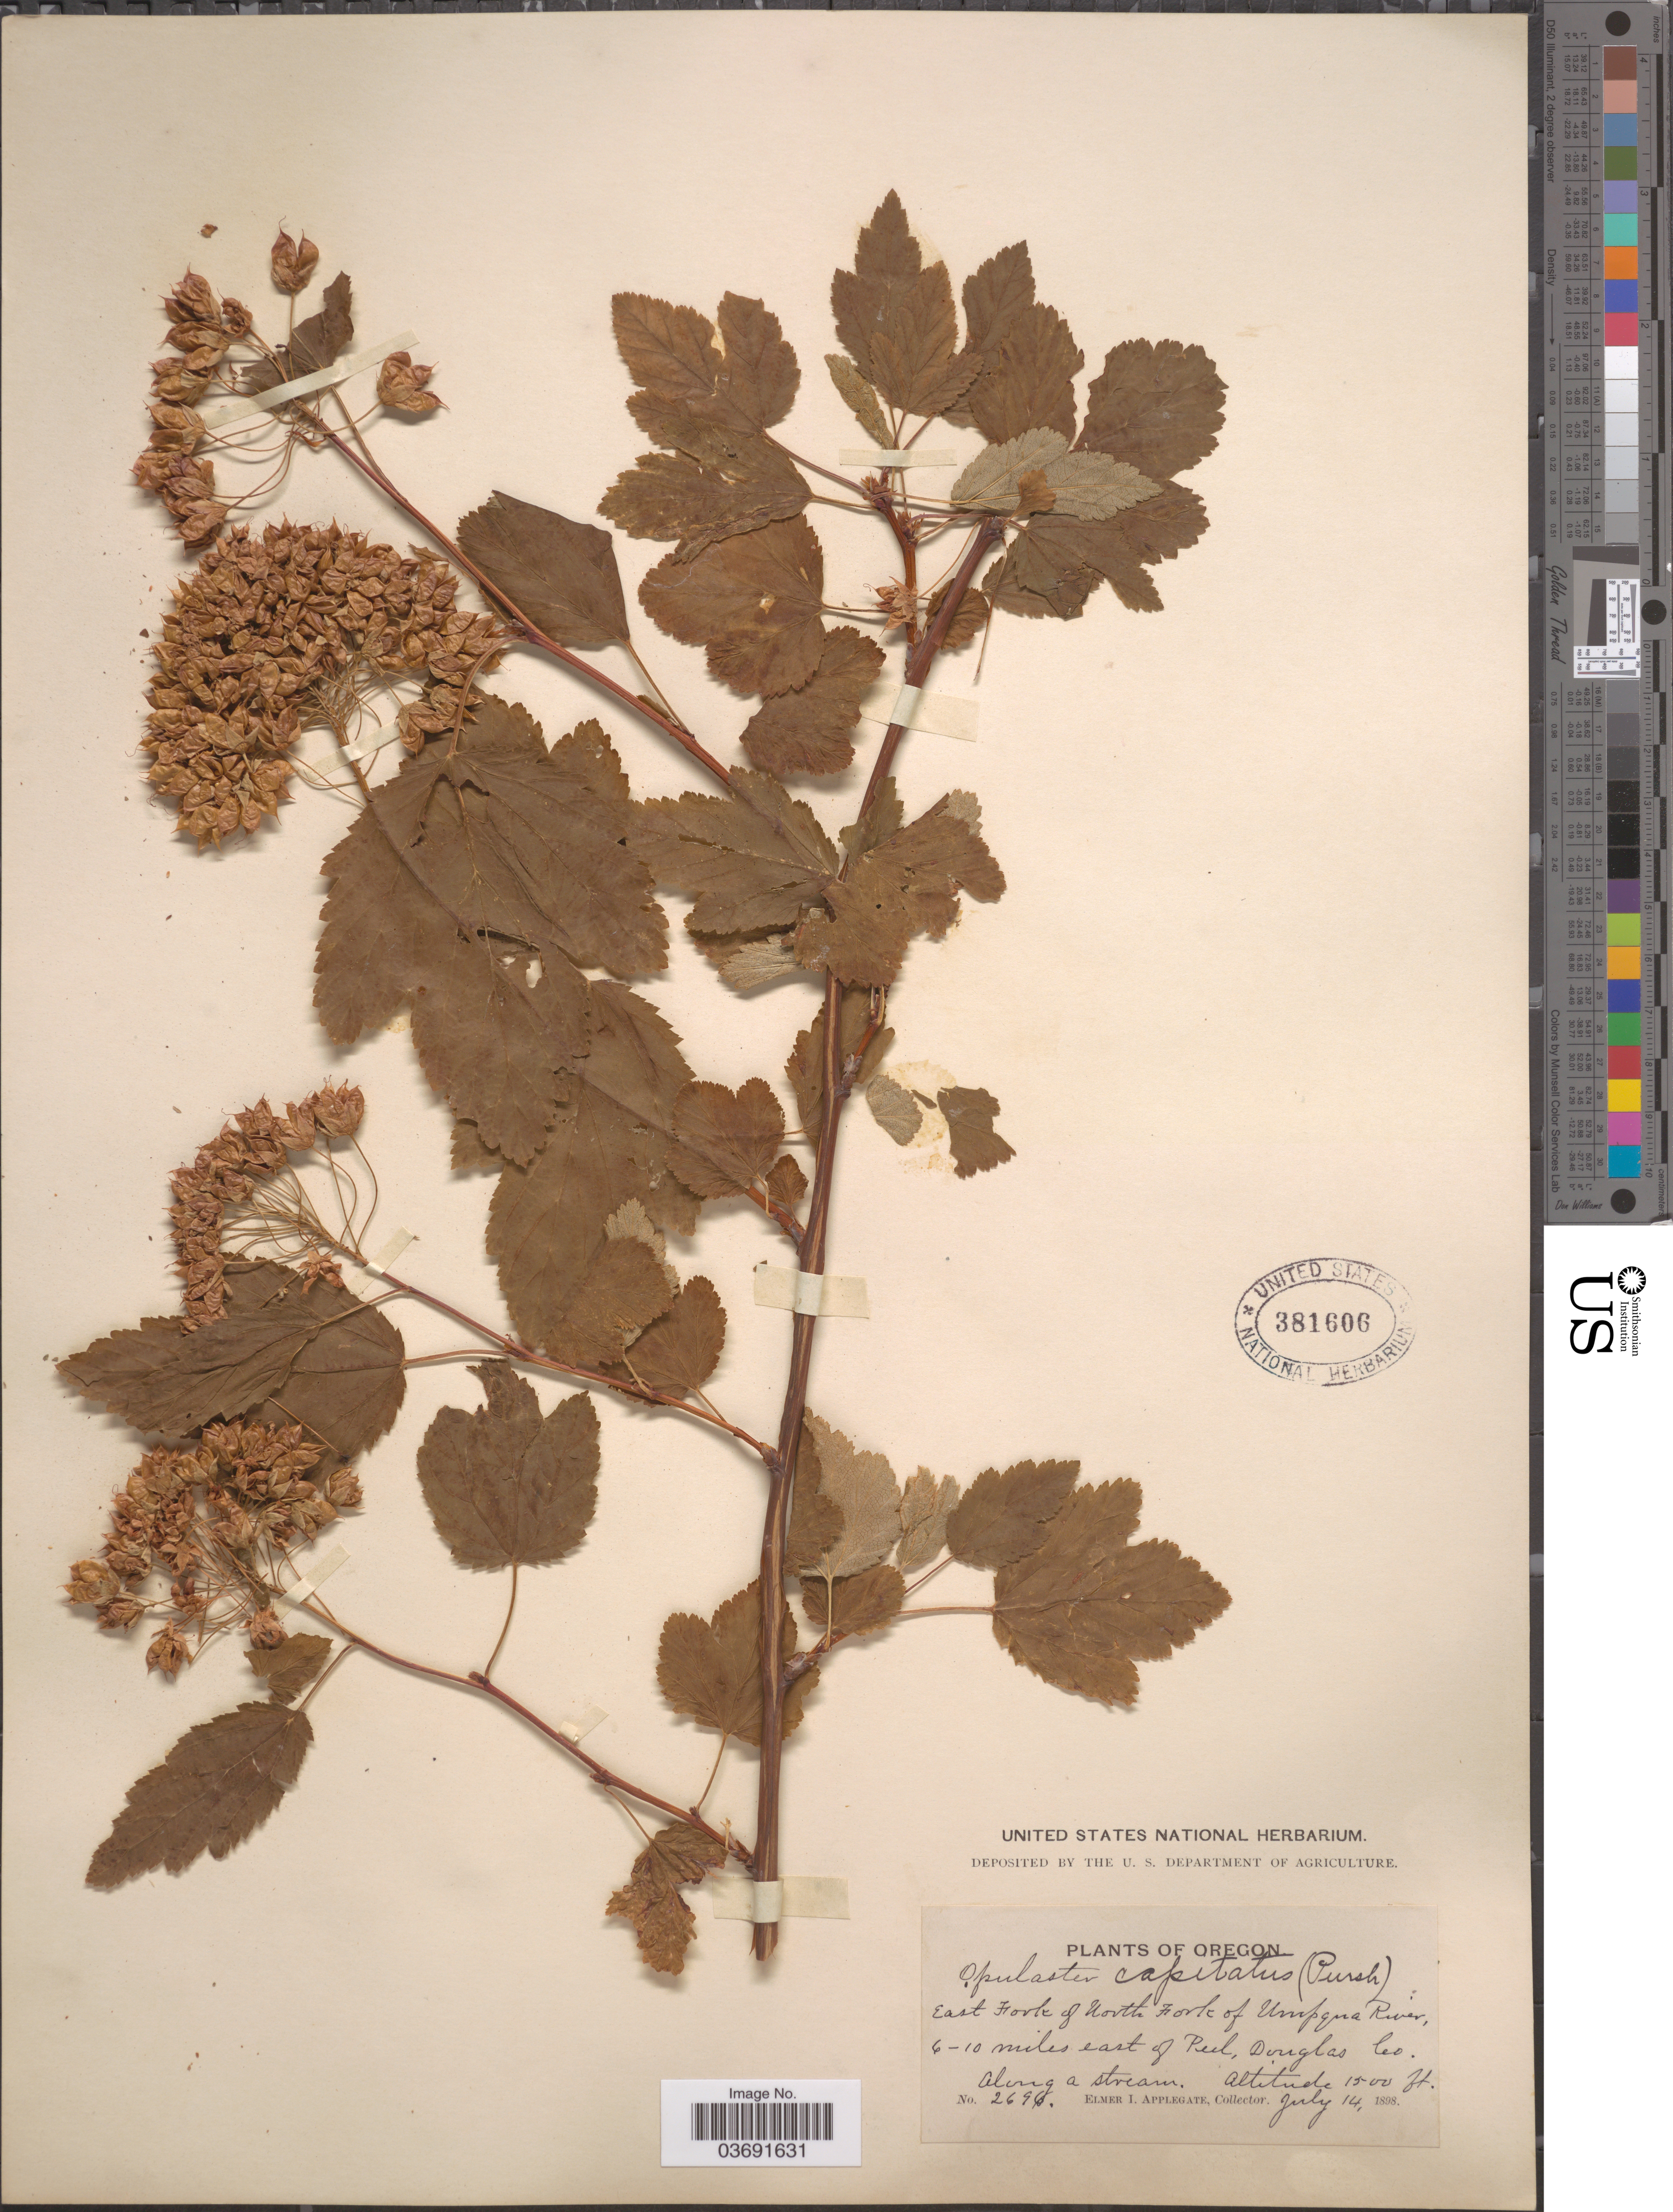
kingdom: Plantae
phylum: Tracheophyta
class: Magnoliopsida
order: Rosales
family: Rosaceae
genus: Physocarpus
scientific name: Physocarpus capitatus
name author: (Pursh) Kuntze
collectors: E. I. Applegate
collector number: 2696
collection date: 1898-07-14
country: United States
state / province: Oregon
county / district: Douglas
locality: East Fork of North Fork of Umpqua River, 6-10 miles east of Peel, Douglas Co.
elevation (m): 457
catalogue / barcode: US 381606